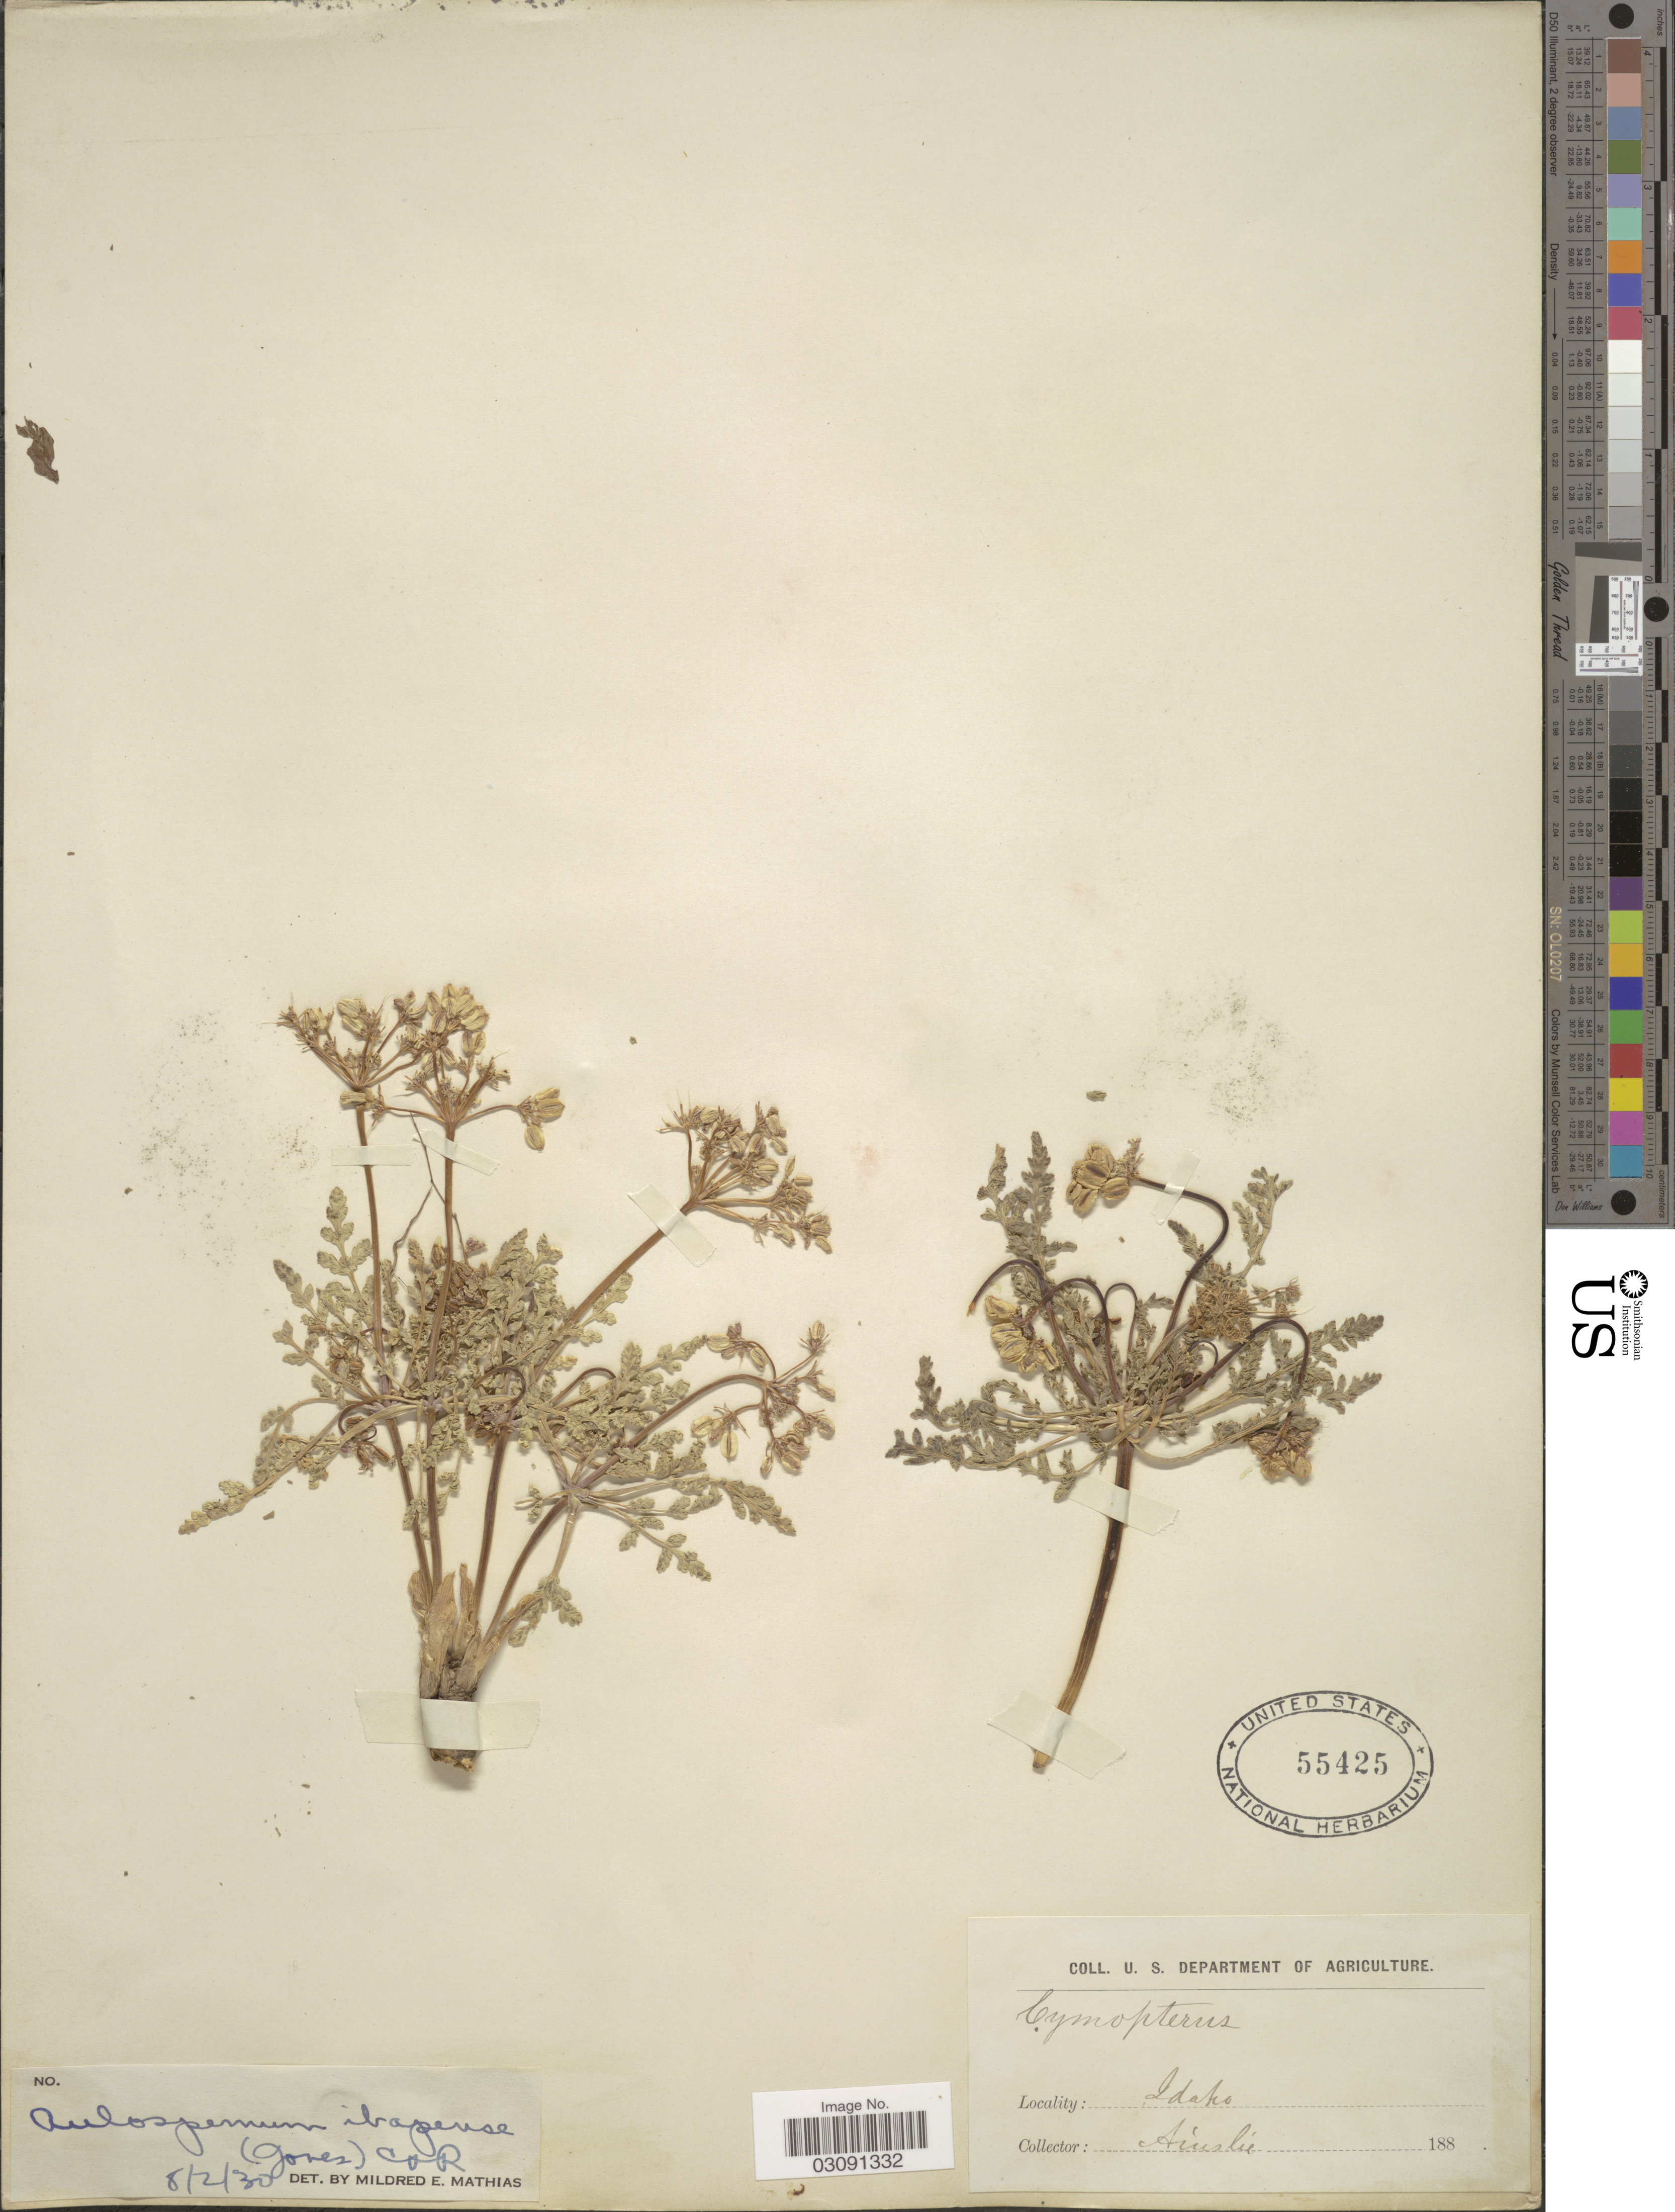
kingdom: Plantae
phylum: Tracheophyta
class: Magnoliopsida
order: Apiales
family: Apiaceae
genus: Cymopterus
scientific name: Cymopterus ibapensis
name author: M.E. Jones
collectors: Ainslie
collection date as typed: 188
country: United States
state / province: Idaho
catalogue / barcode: US 55425